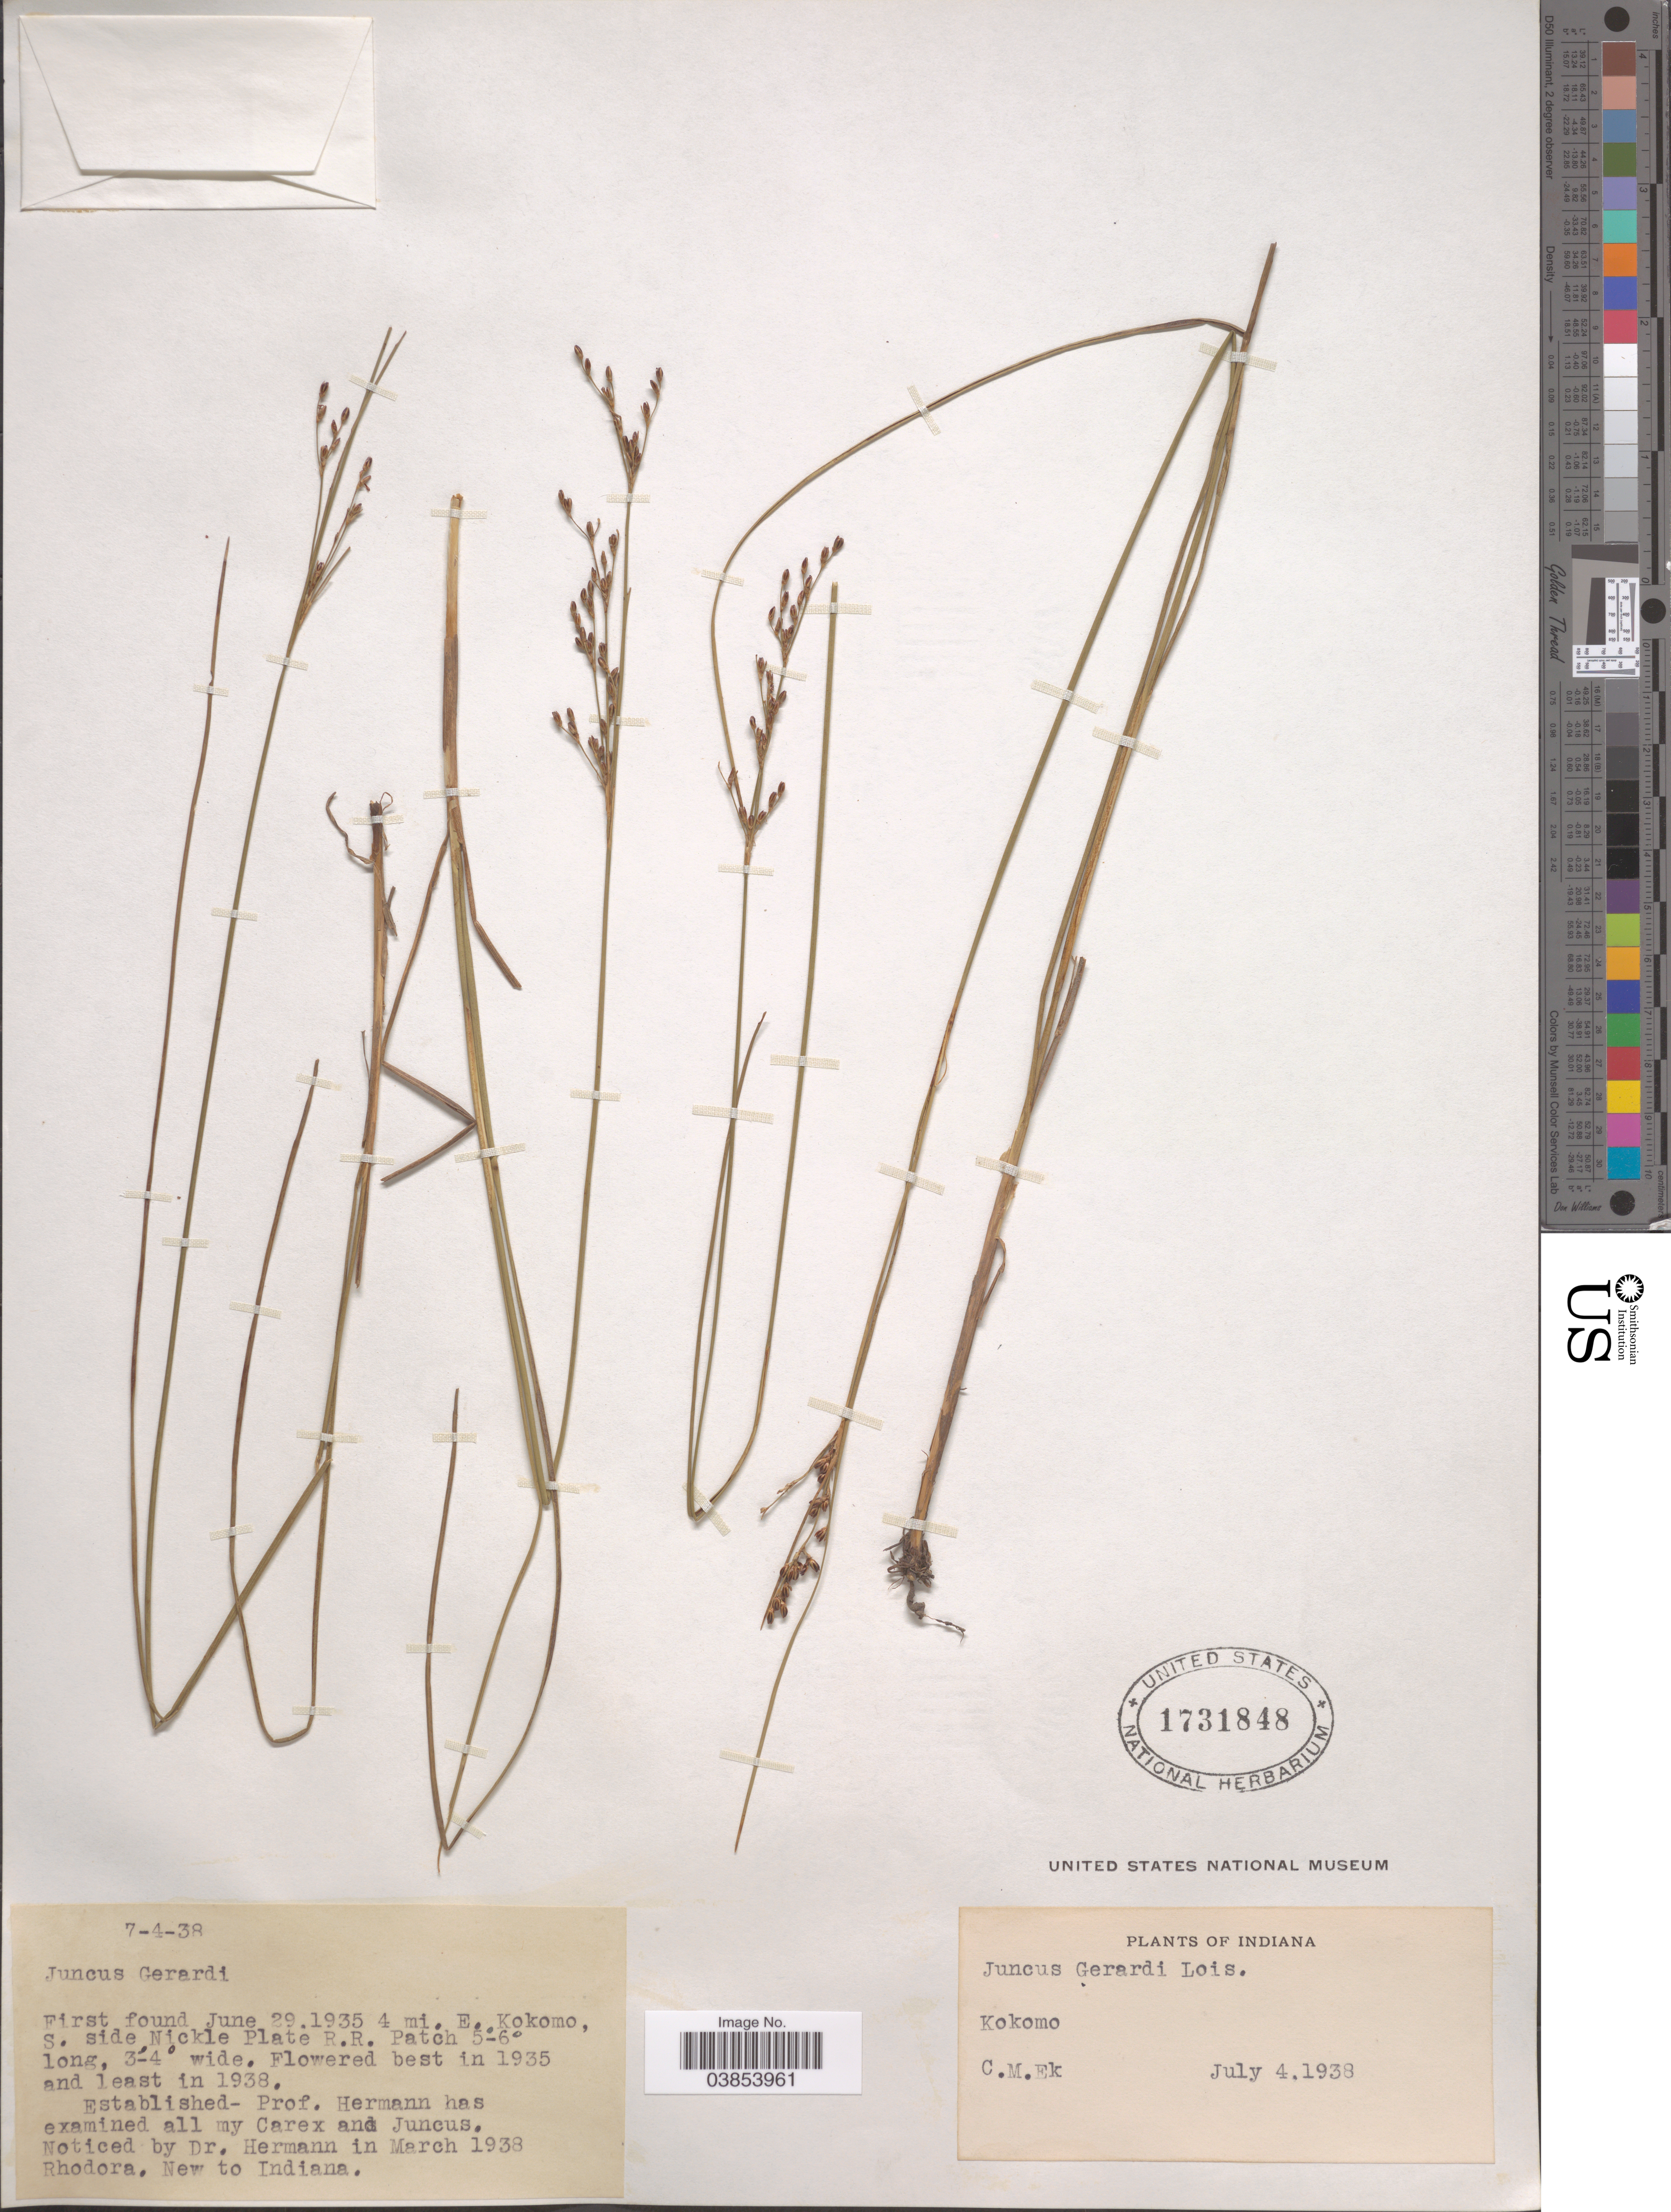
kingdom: Plantae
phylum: Tracheophyta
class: Liliopsida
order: Poales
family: Juncaceae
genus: Juncus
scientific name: Juncus gerardi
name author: Loisel.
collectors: C. Ek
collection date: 1938-07-04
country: United States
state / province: Indiana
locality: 4 mi. E. Kokomo, S. side Nickle Plate R.R. Patch. Kokomo.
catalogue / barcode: US 1731848